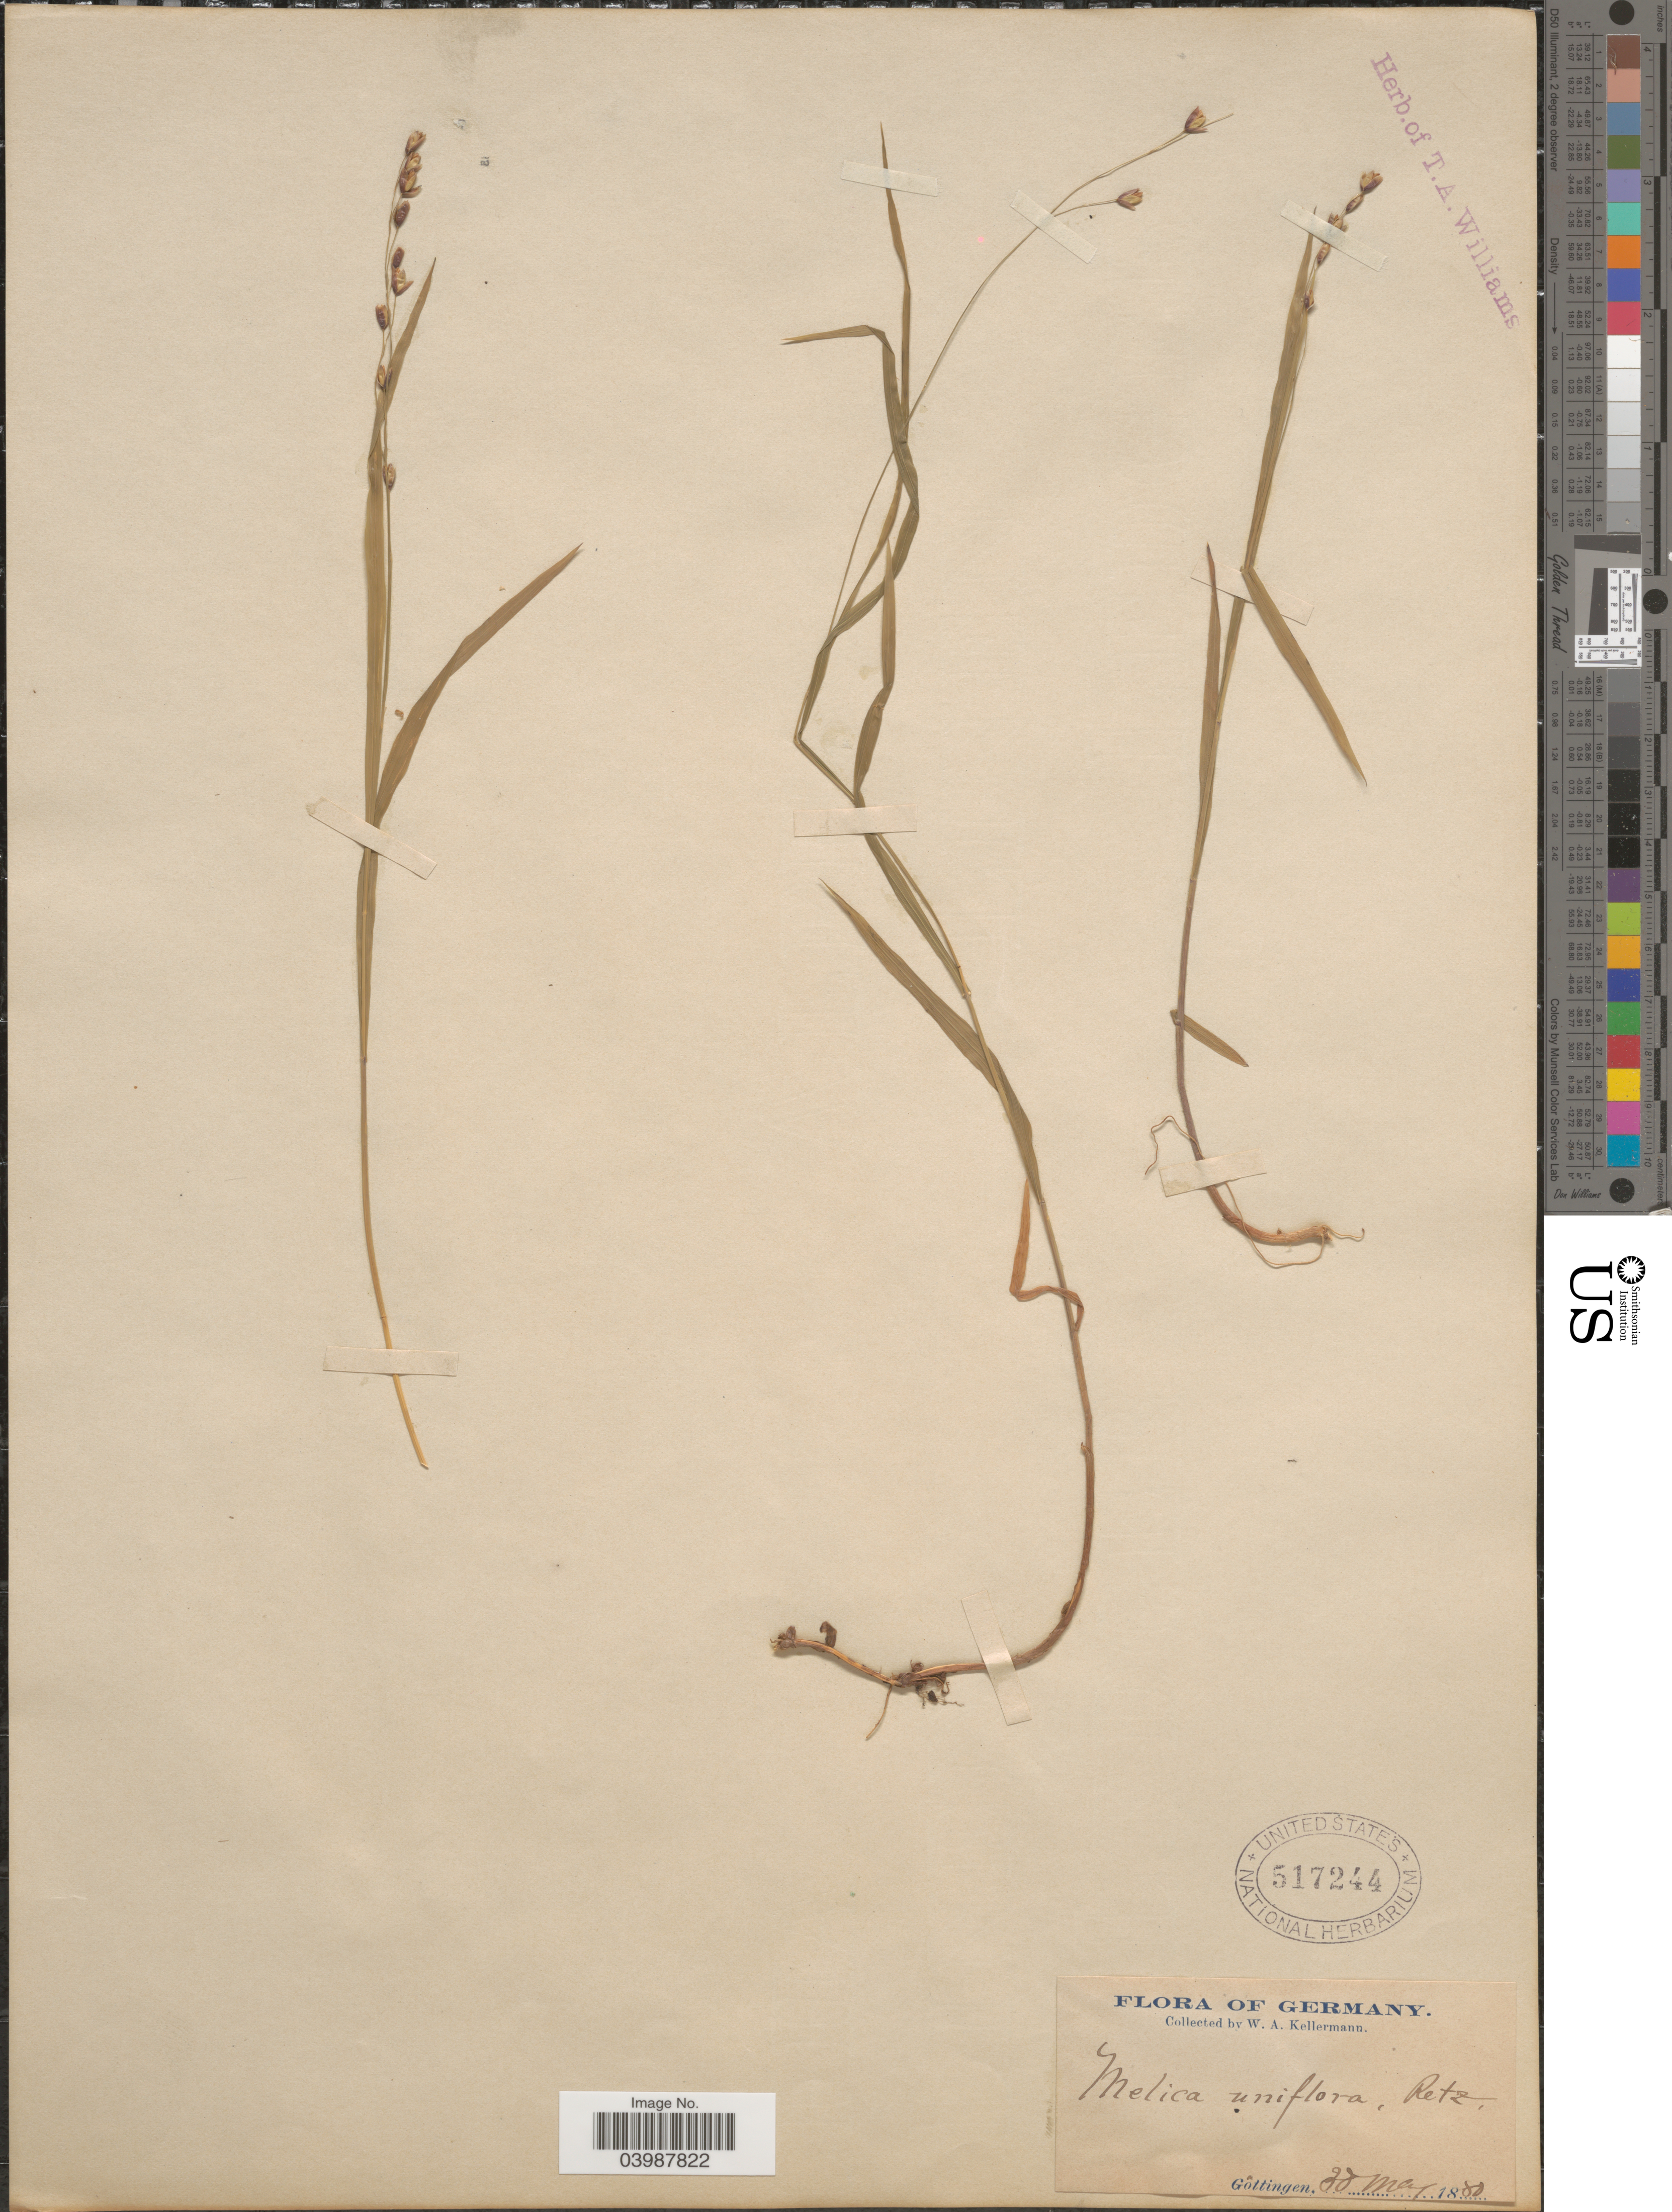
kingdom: Plantae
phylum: Tracheophyta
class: Liliopsida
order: Poales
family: Poaceae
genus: Melica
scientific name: Melica uniflora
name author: Retz.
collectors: W. Kellerman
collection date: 1880-05-30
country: Germany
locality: Gôttingen.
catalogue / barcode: US 517244